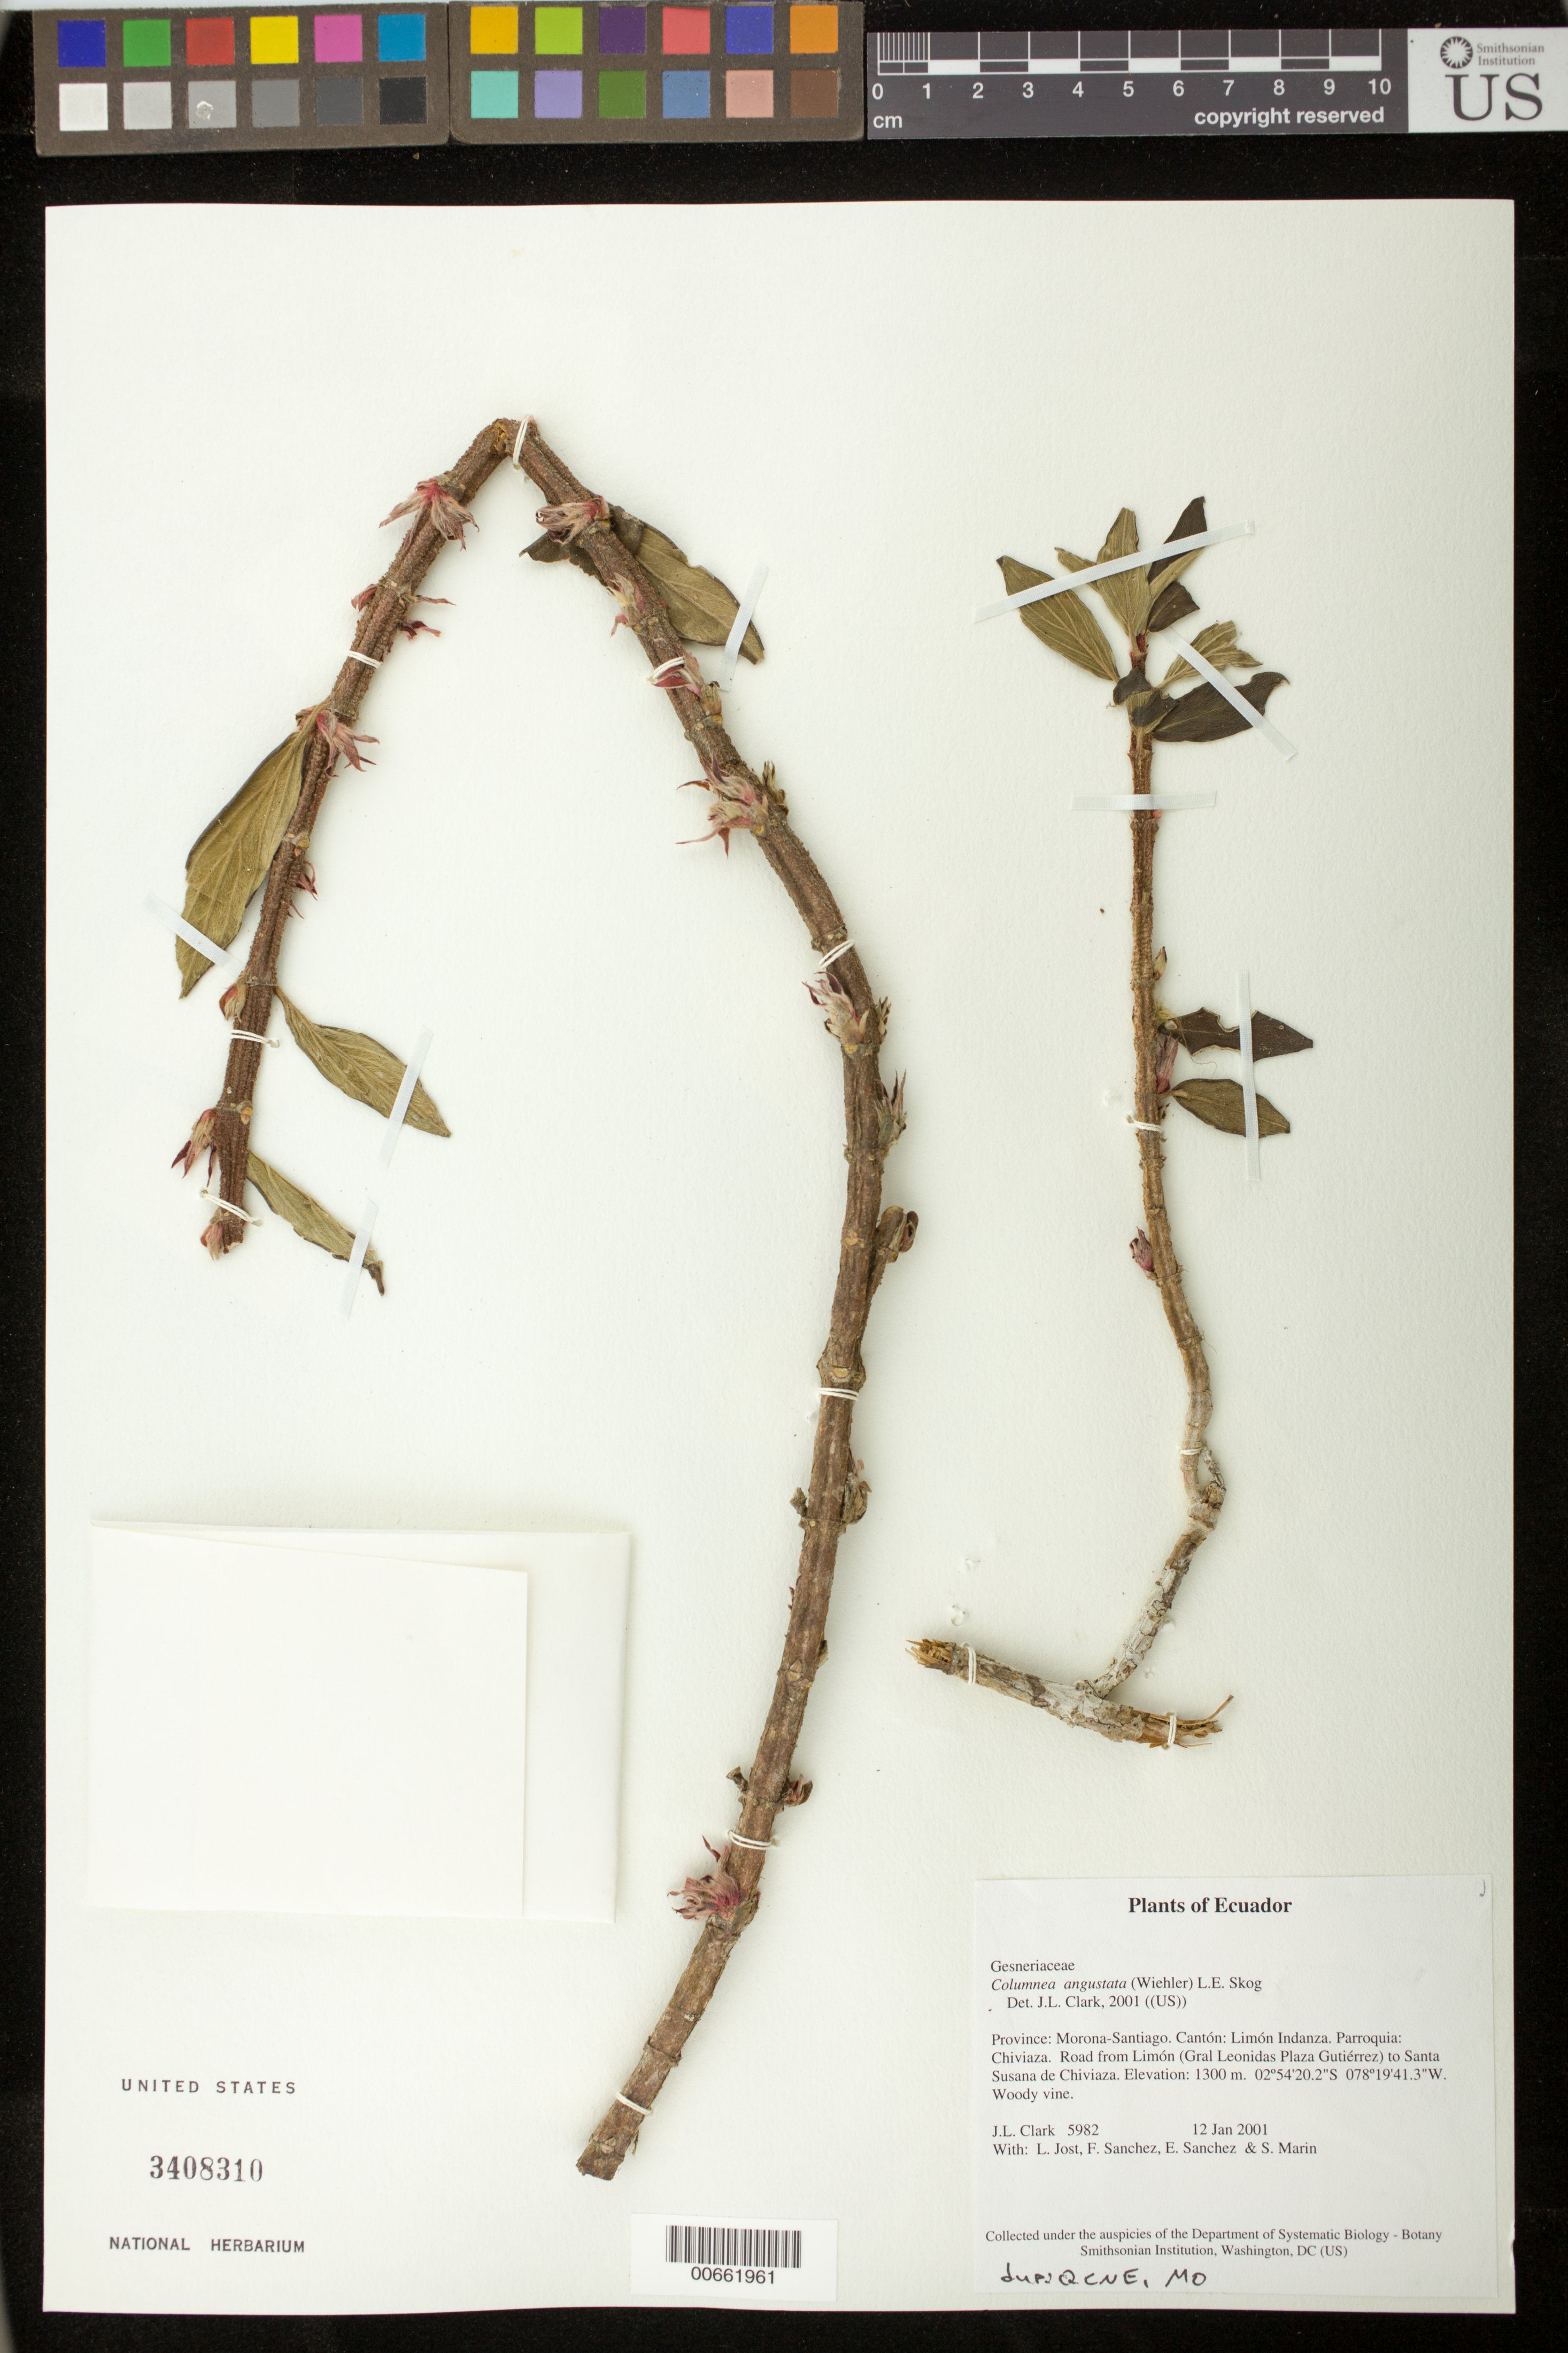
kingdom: Plantae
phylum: Tracheophyta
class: Magnoliopsida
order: Lamiales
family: Gesneriaceae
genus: Columnea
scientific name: Columnea angustata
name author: (Wiehler) L.E. Skog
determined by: Clark, J. L., (SEL), The Marie Selby Botanical Garden (UNITED STATES)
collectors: J. L. Clark, L. Jost, F. Sanchez, E. Sanchez & S. Marin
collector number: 5982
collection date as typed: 12 Jan 2001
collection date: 2001-01-12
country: Ecuador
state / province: Morona-Santiago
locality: Cantón: Limón Indanza. Parroquia: Chiviaza. Road from Limón (Gral Leonidas Plaza Gutiérrez) to Santa Susana de Chiviaza.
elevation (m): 1300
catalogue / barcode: US 3408310